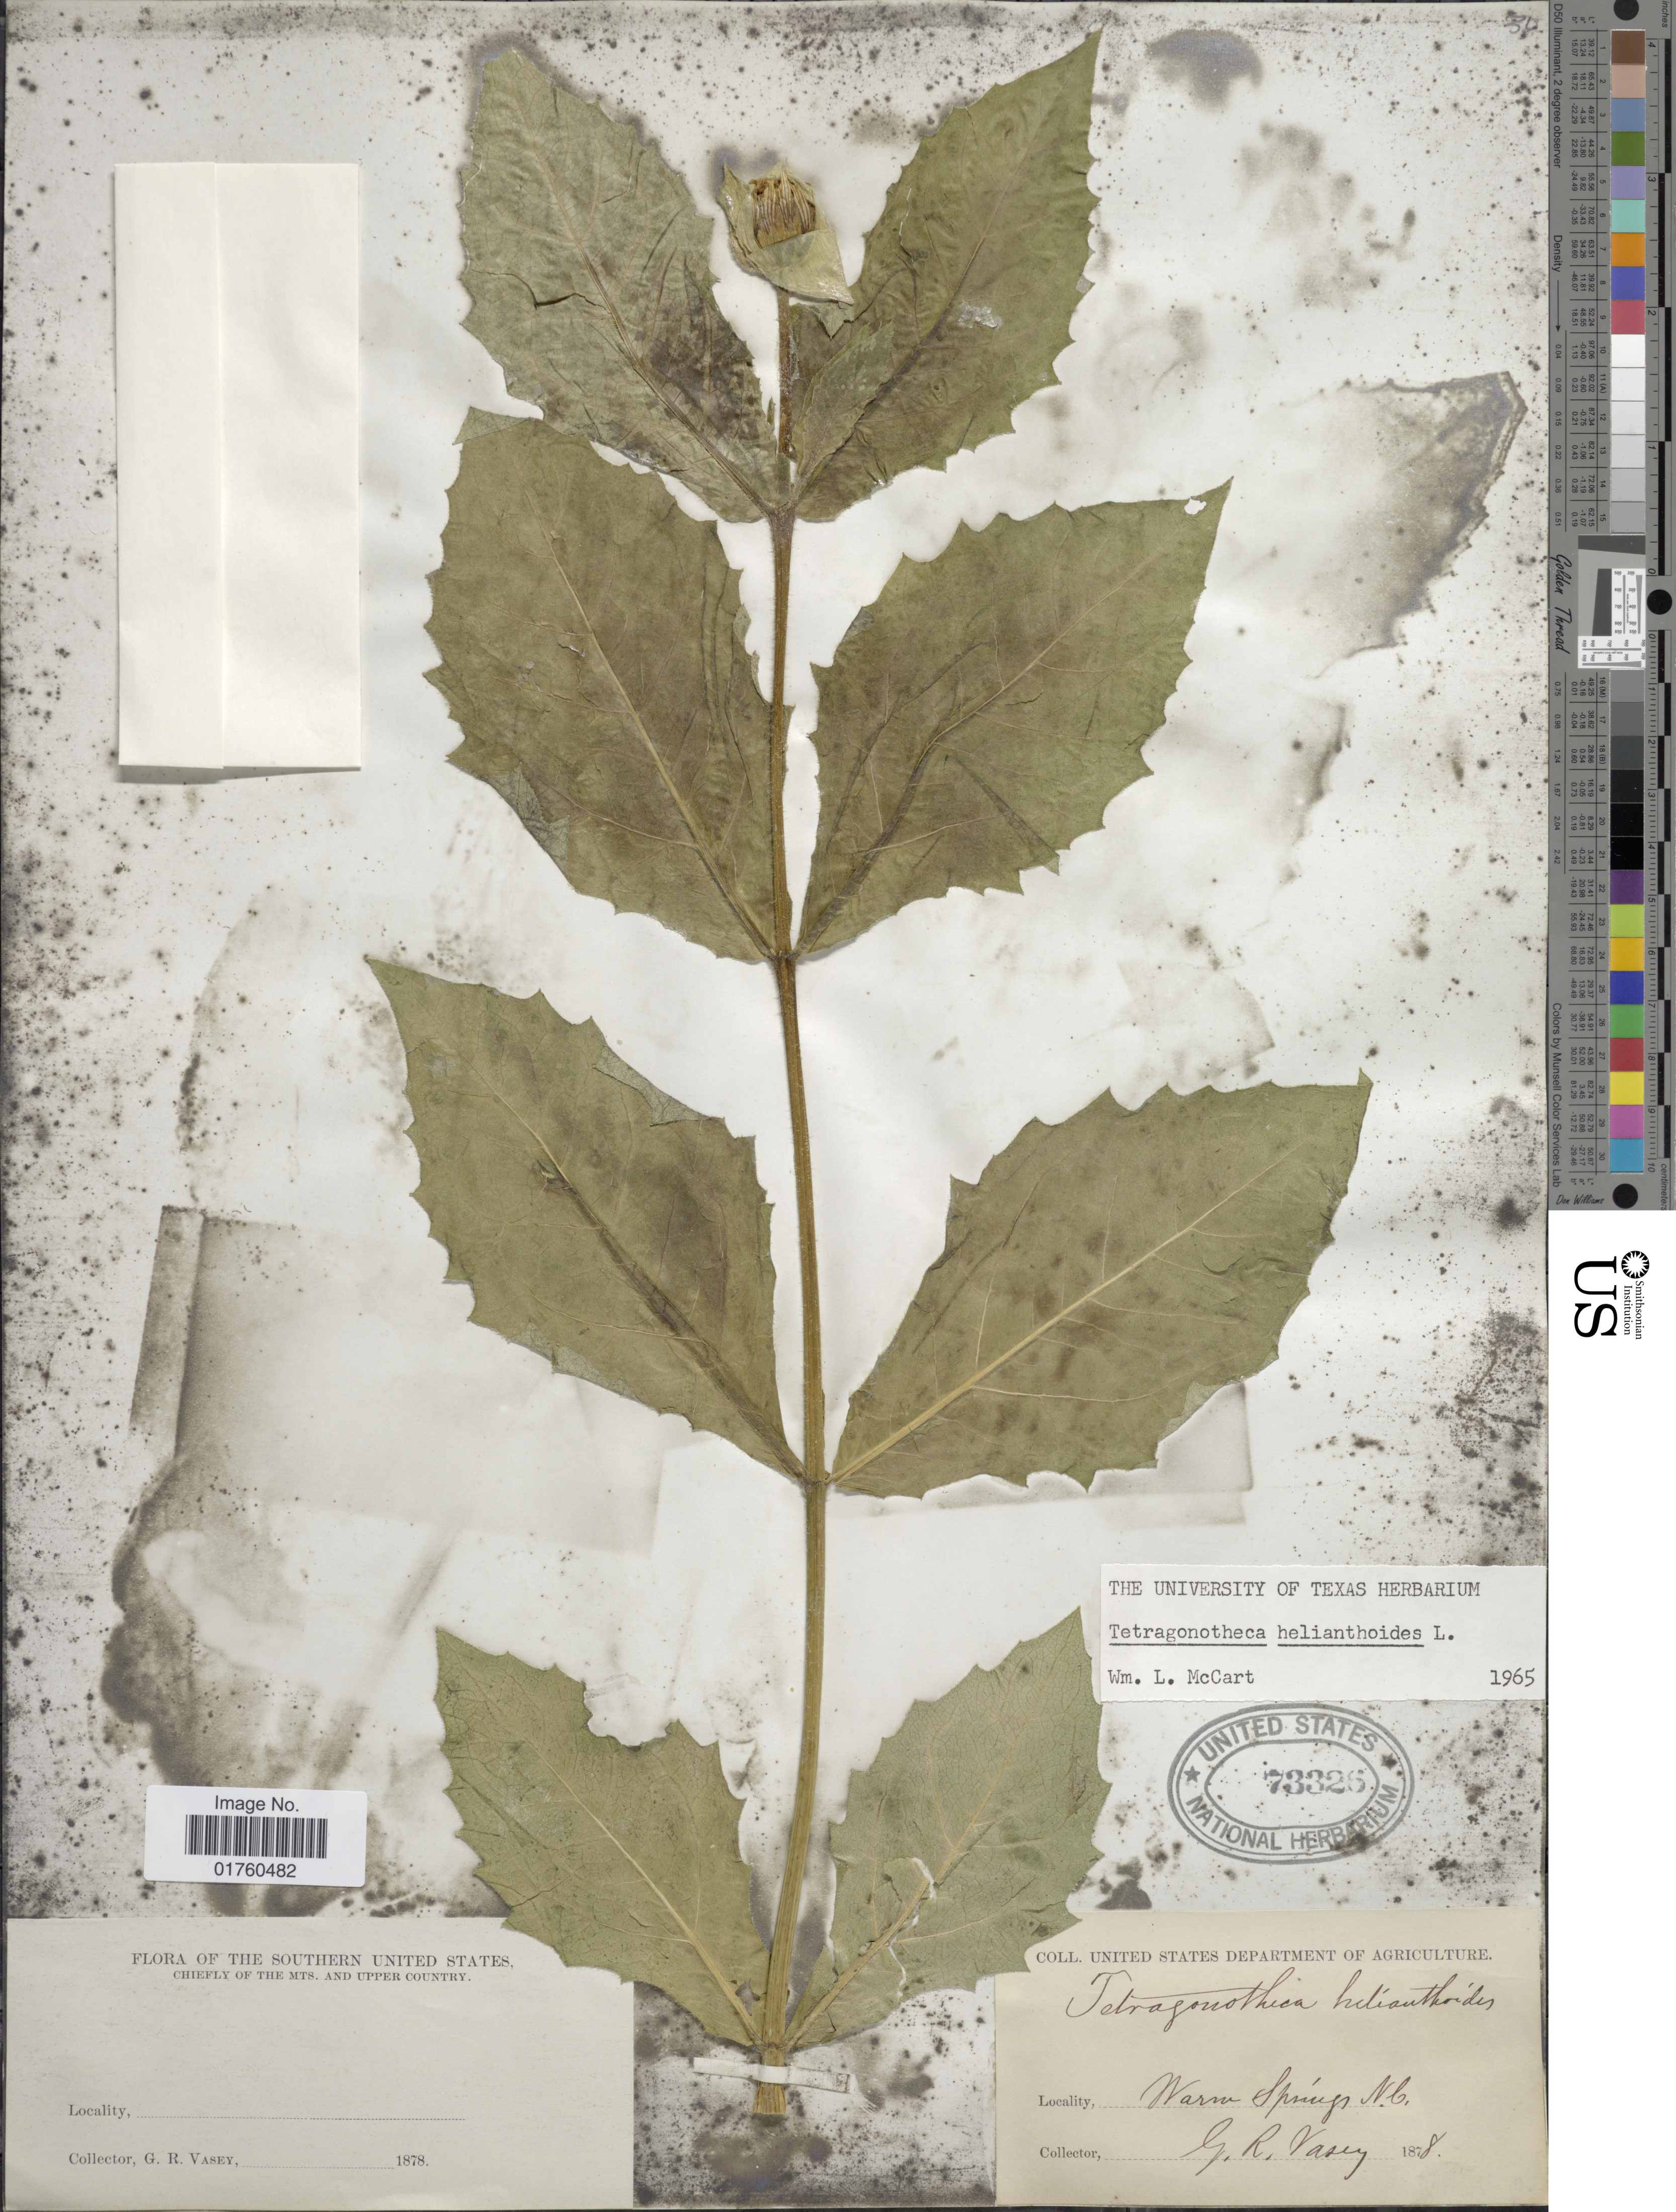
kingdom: Plantae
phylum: Tracheophyta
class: Magnoliopsida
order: Asterales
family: Asteraceae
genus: Tetragonotheca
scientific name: Tetragonotheca helianthoides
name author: L.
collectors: G. R. Vasey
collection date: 1878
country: United States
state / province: North Carolina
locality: Warm Springs N.C., Chiefly of the Mts. and Upper County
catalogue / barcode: US 73326